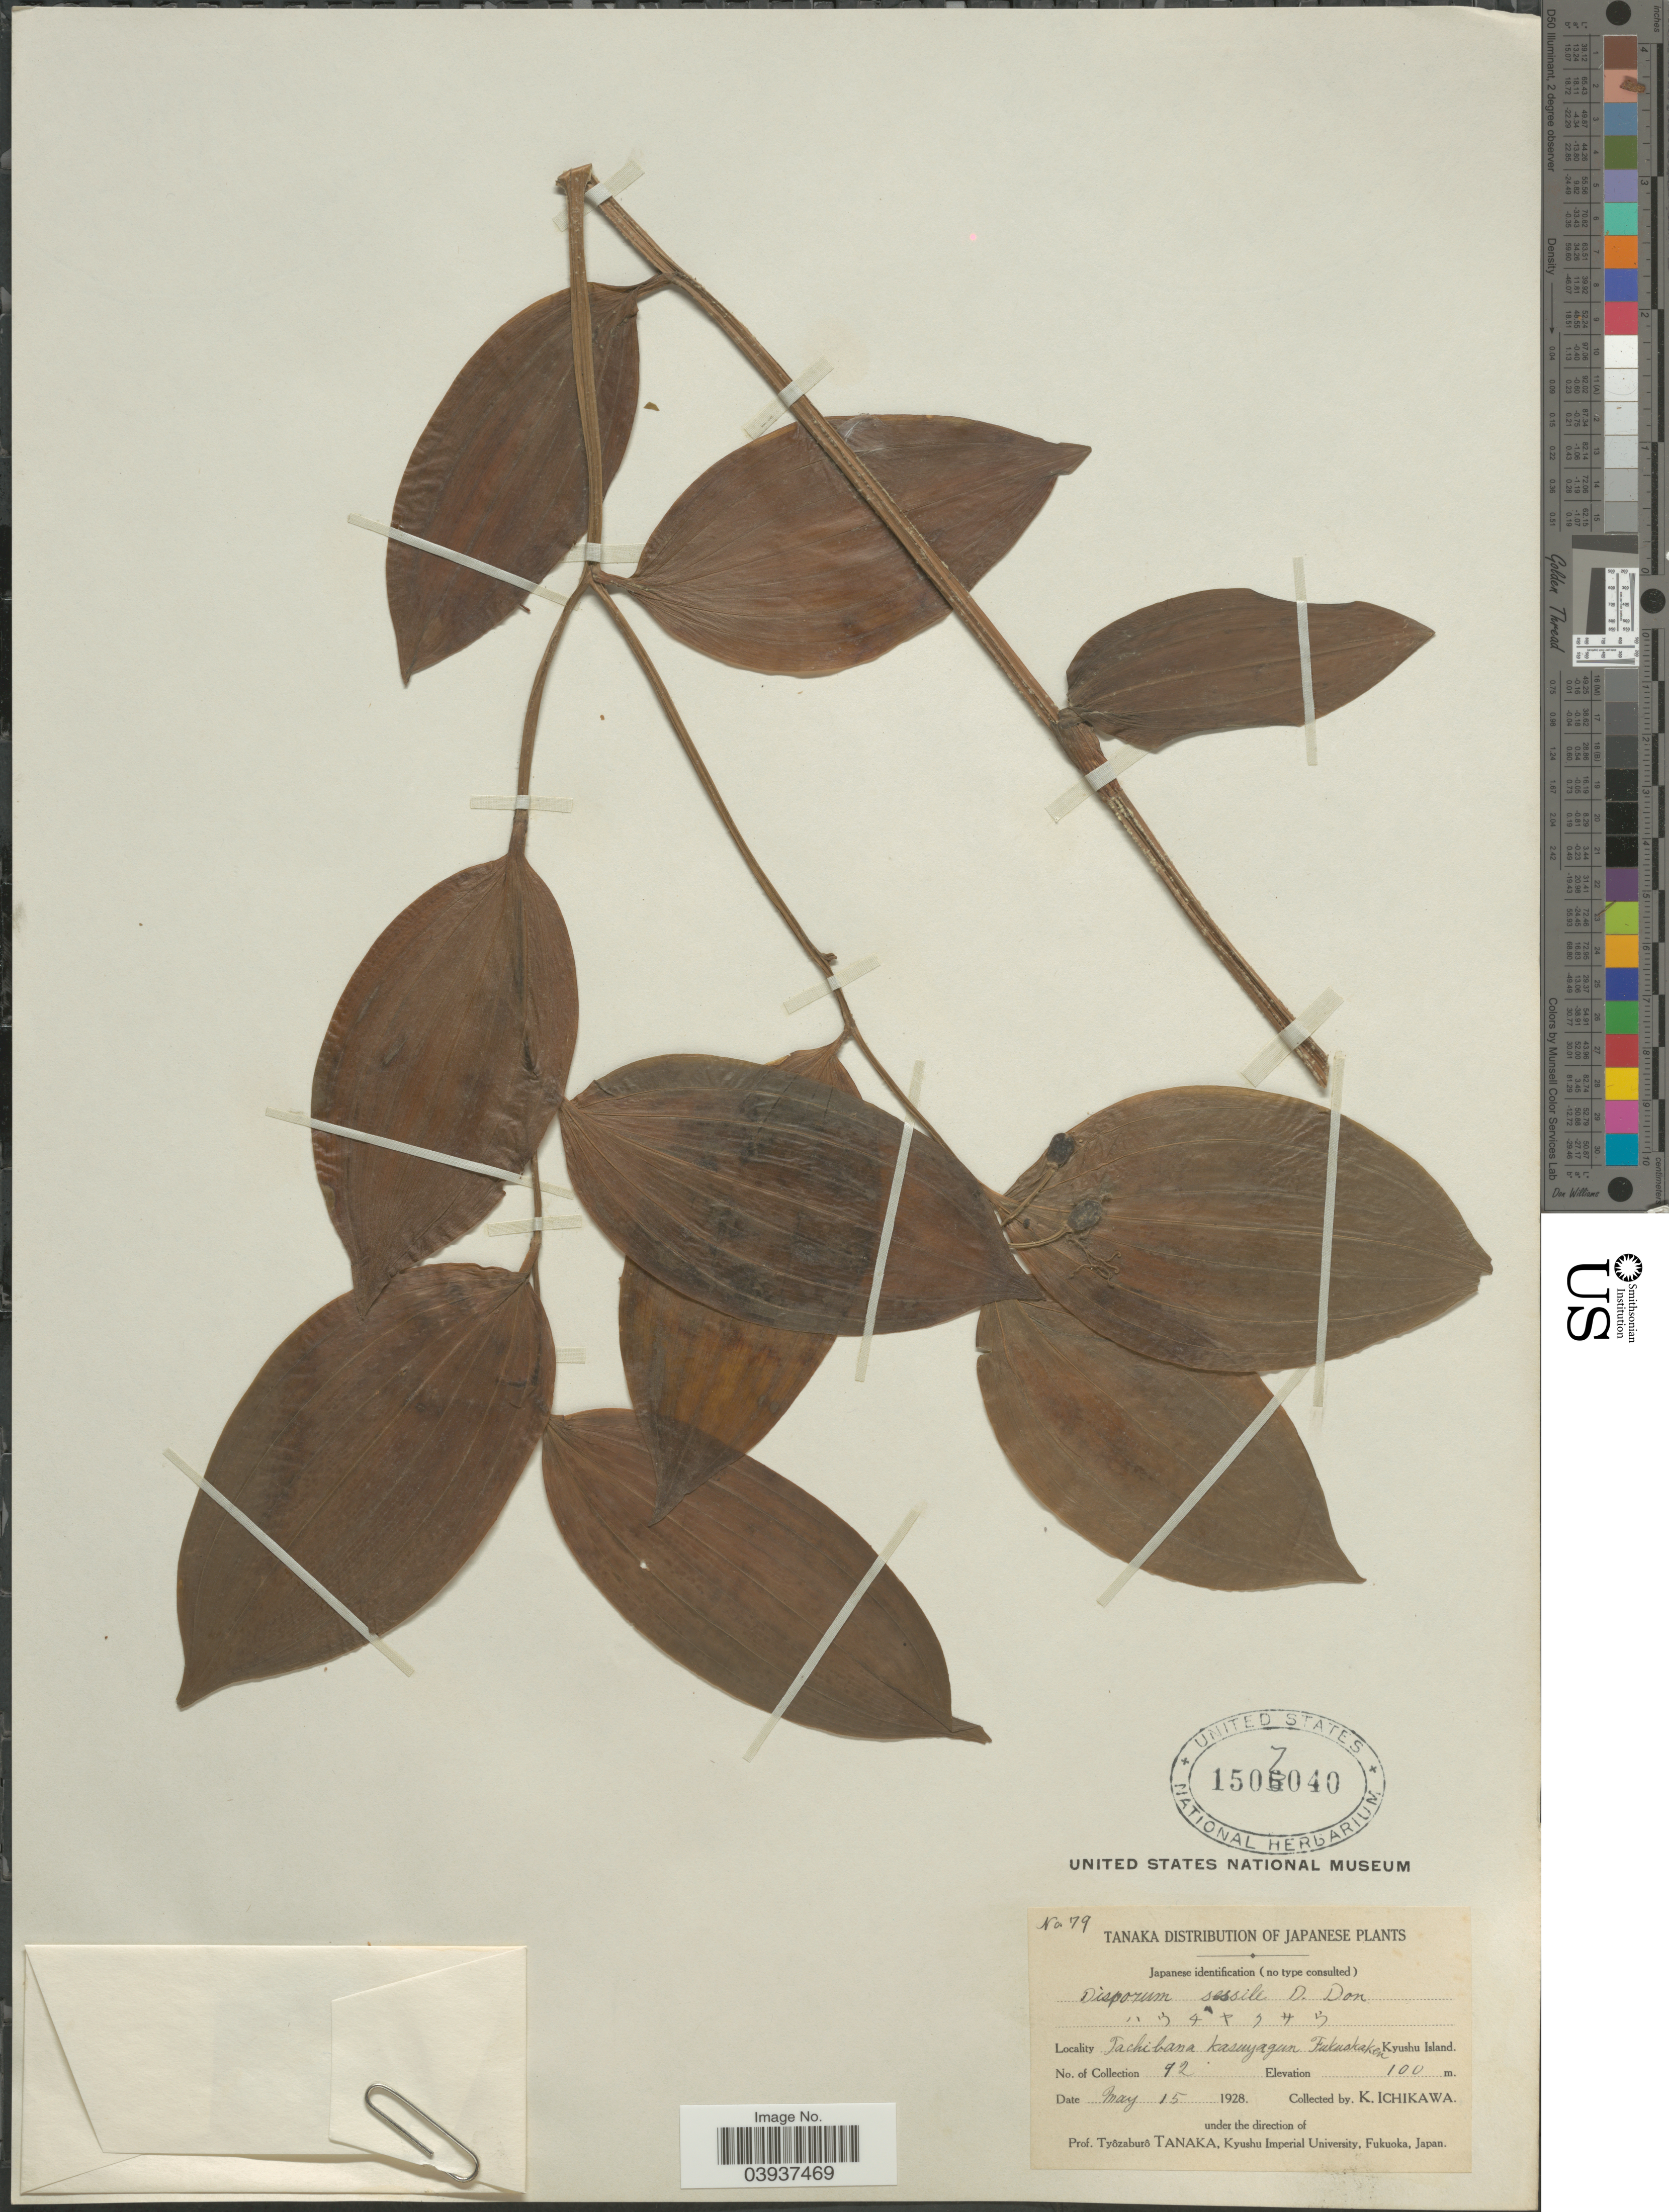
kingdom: Plantae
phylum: Tracheophyta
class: Liliopsida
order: Liliales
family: Colchicaceae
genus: Disporum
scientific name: Disporum sessile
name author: D. Don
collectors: K. Ichikawa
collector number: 79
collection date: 1928-05-15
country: Japan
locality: Tachibana kasuyagun Fakuskaken. Kyushu Island.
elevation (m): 100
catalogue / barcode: US 1507040